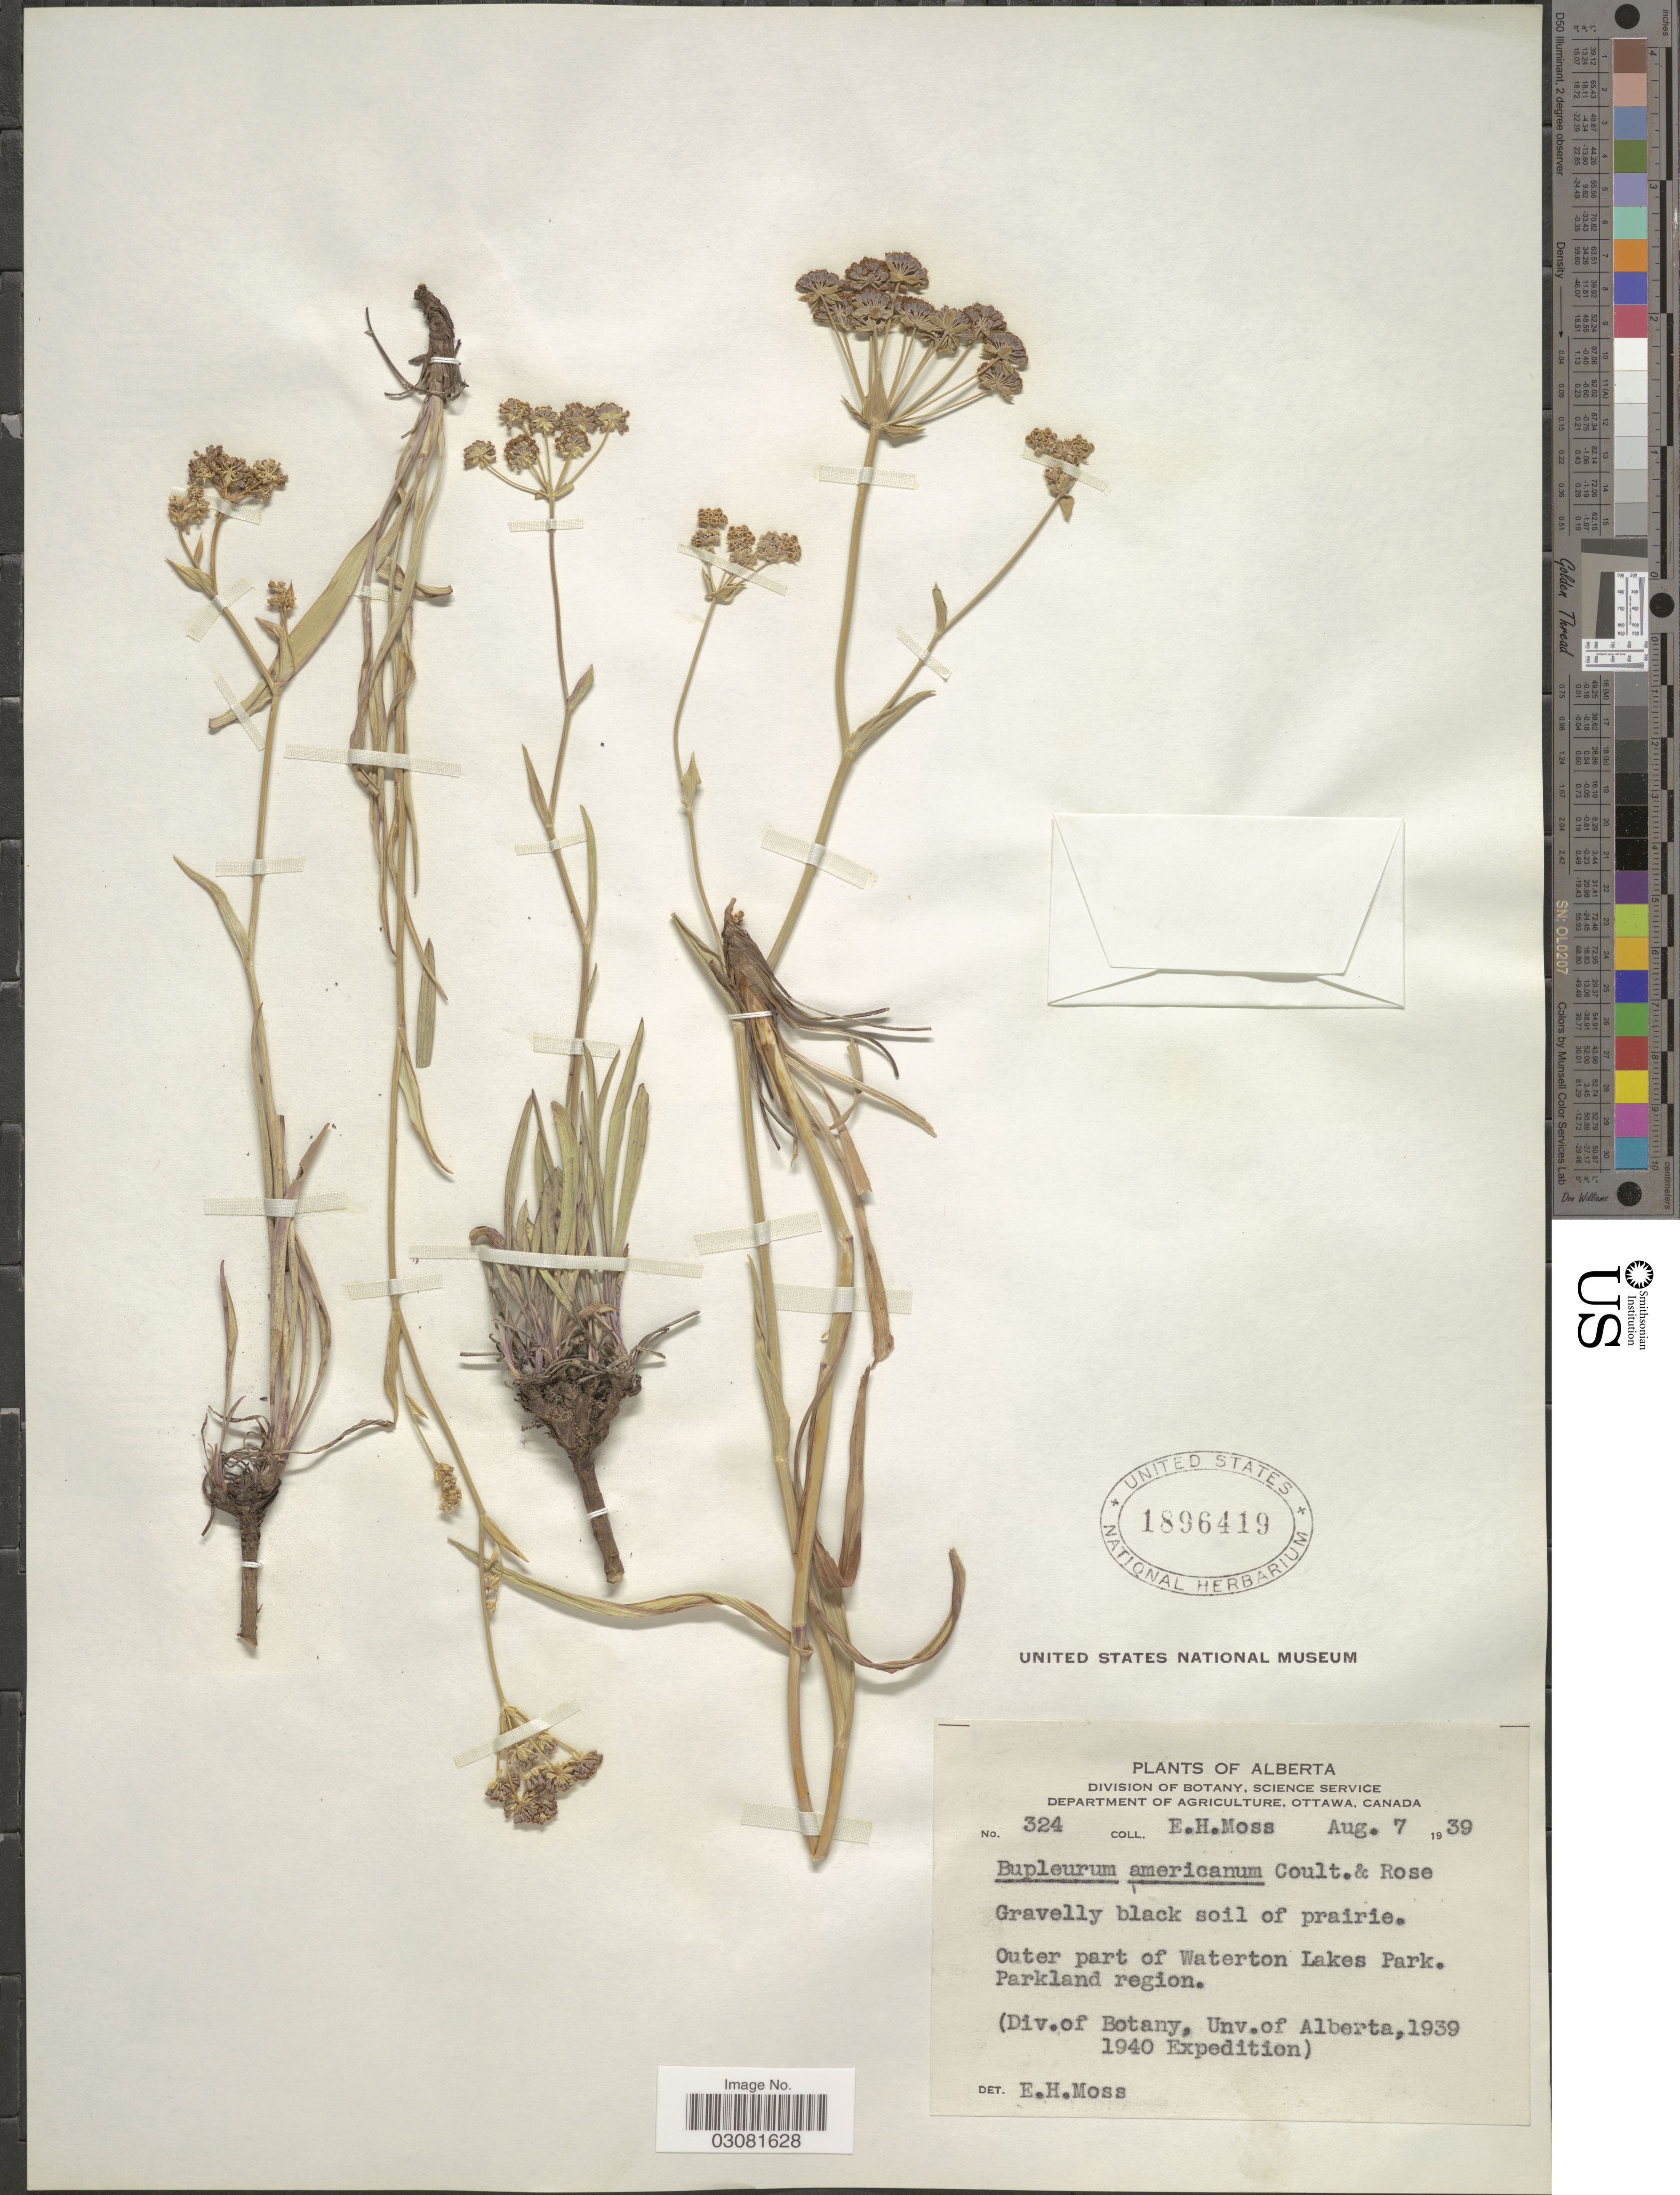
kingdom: Plantae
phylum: Tracheophyta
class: Magnoliopsida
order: Apiales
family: Apiaceae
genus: Bupleurum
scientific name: Bupleurum americanum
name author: J.M. Coult. & Rose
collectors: E. Moss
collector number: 324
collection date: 1939-08-07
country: Canada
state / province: Alberta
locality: Outer part of Waterton Lakes Park. Parkland region.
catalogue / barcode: US 1896419